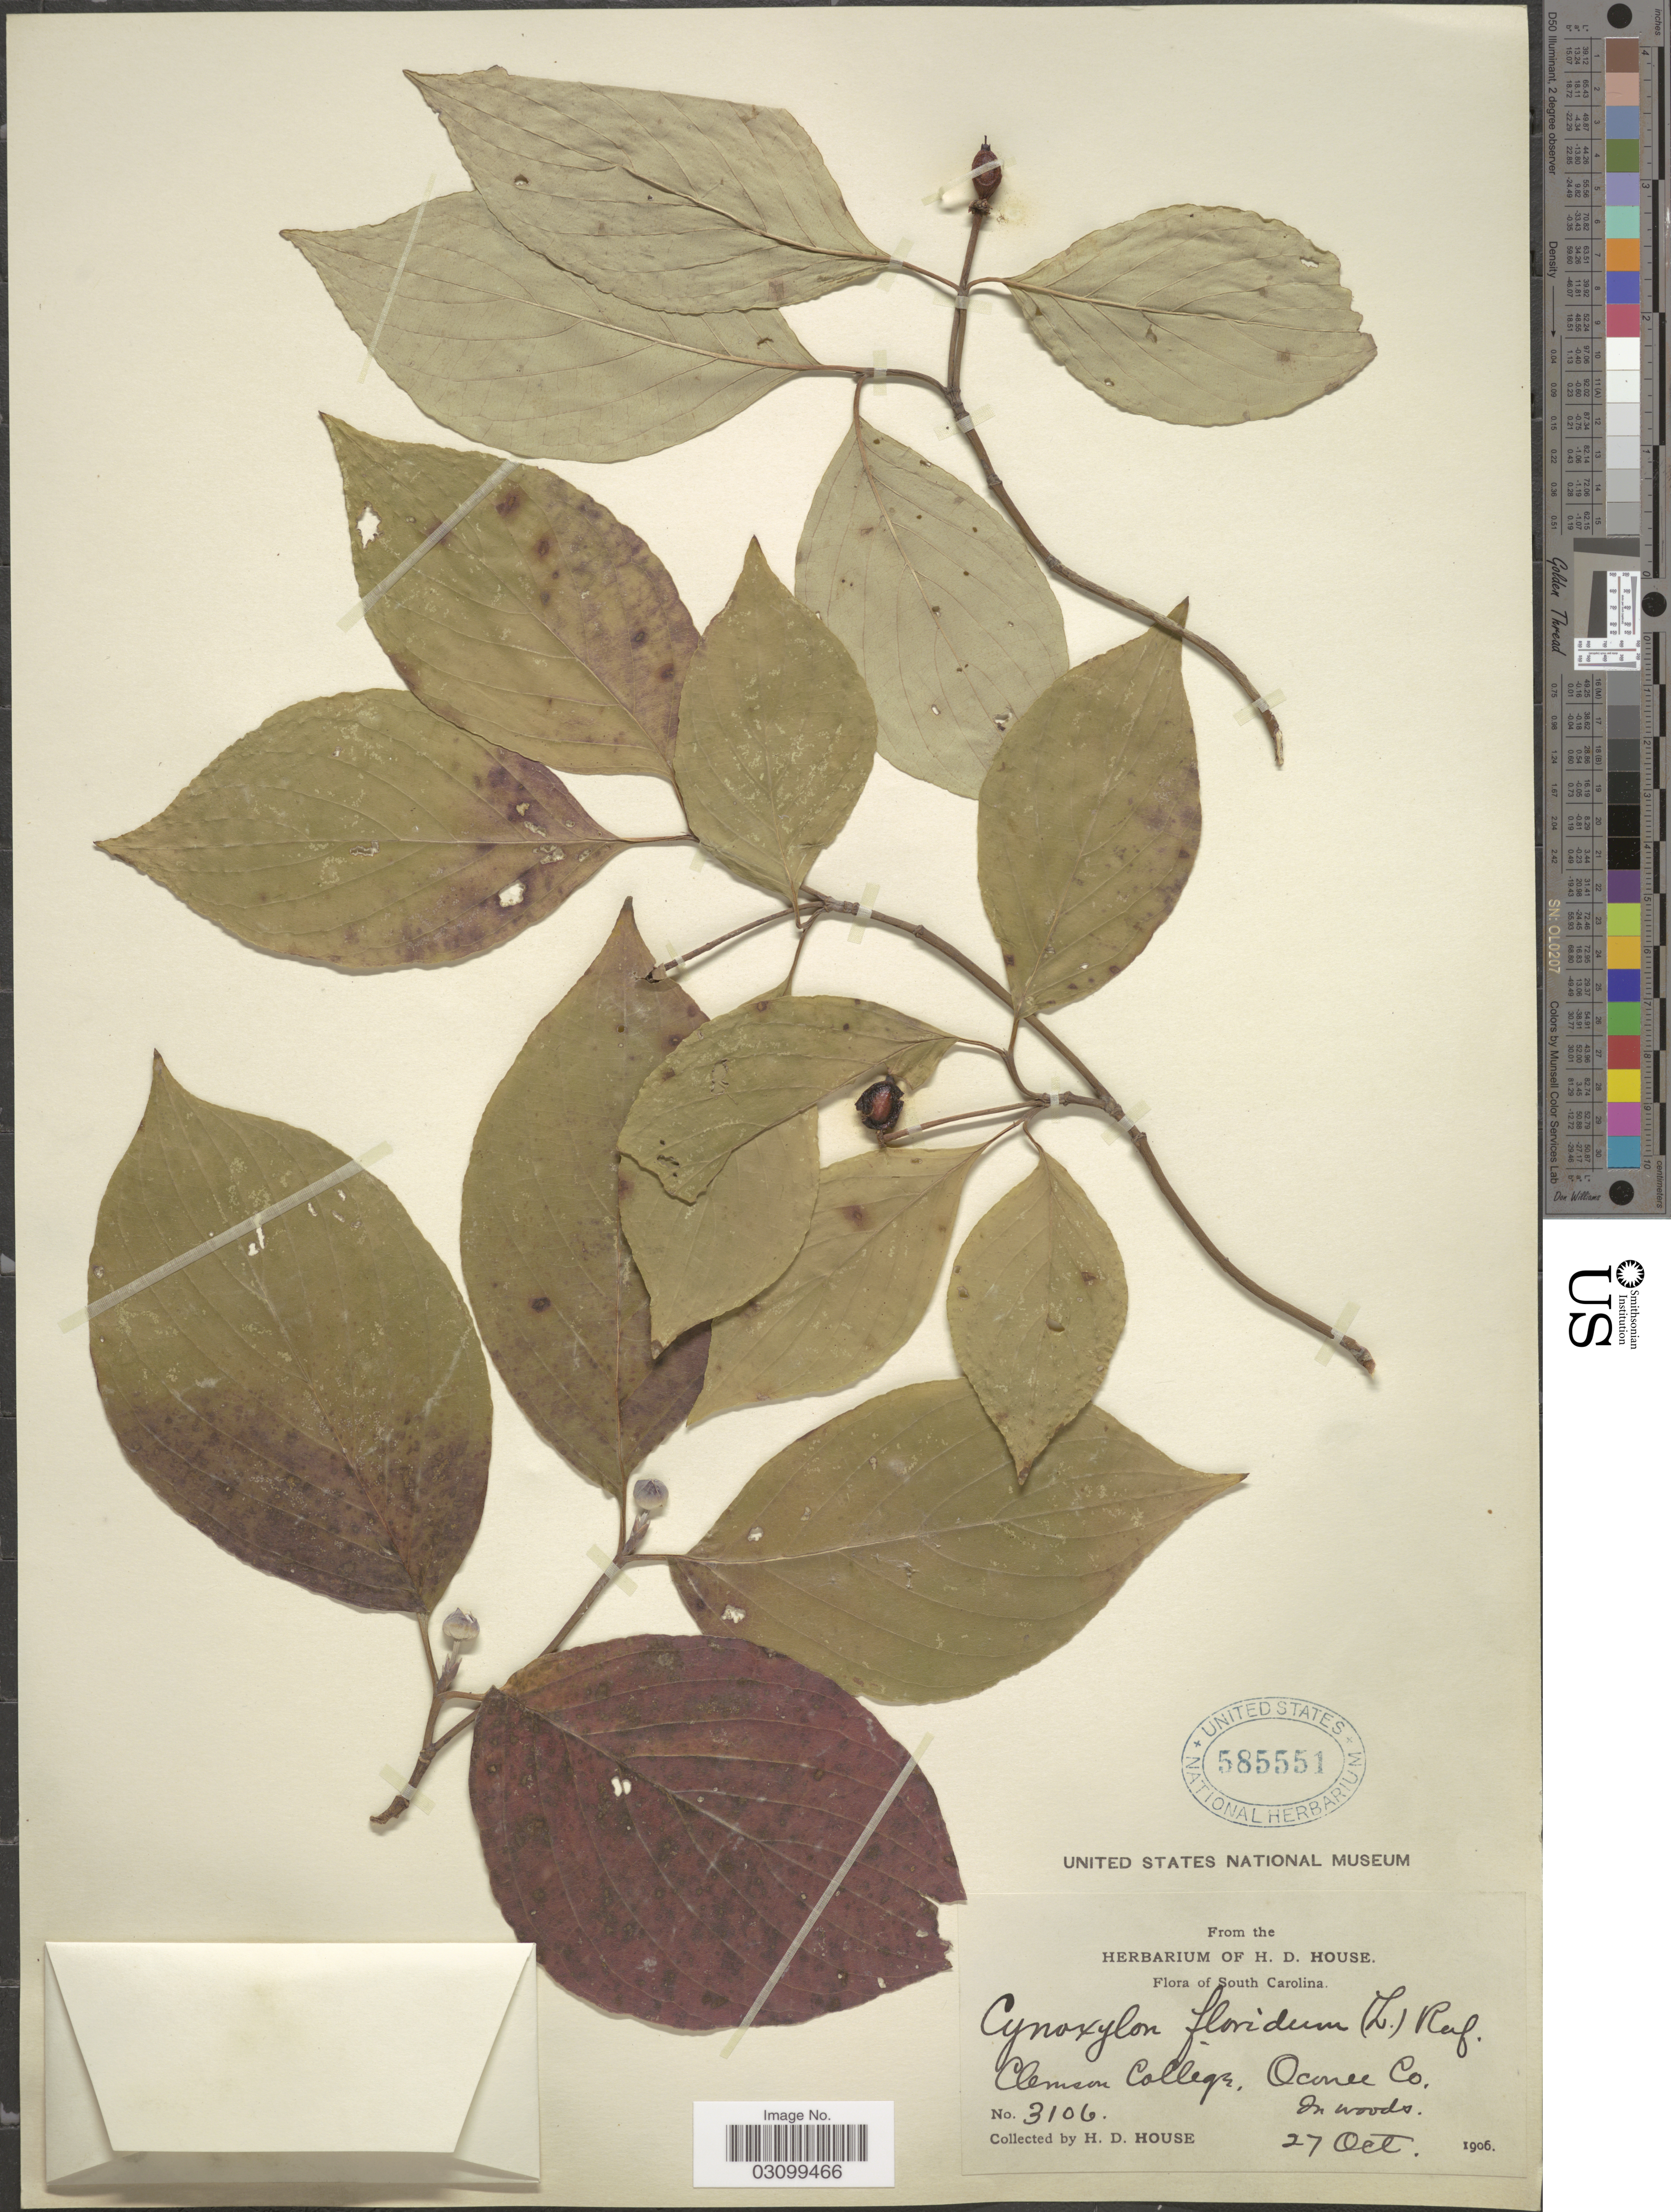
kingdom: Plantae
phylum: Tracheophyta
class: Magnoliopsida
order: Cornales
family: Cornaceae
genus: Cornus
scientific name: Cornus florida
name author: L.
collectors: H. D. House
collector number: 3106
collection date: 1906-10-27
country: United States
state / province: South Carolina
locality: Clemson College, Oconee Co.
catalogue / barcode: US 585551